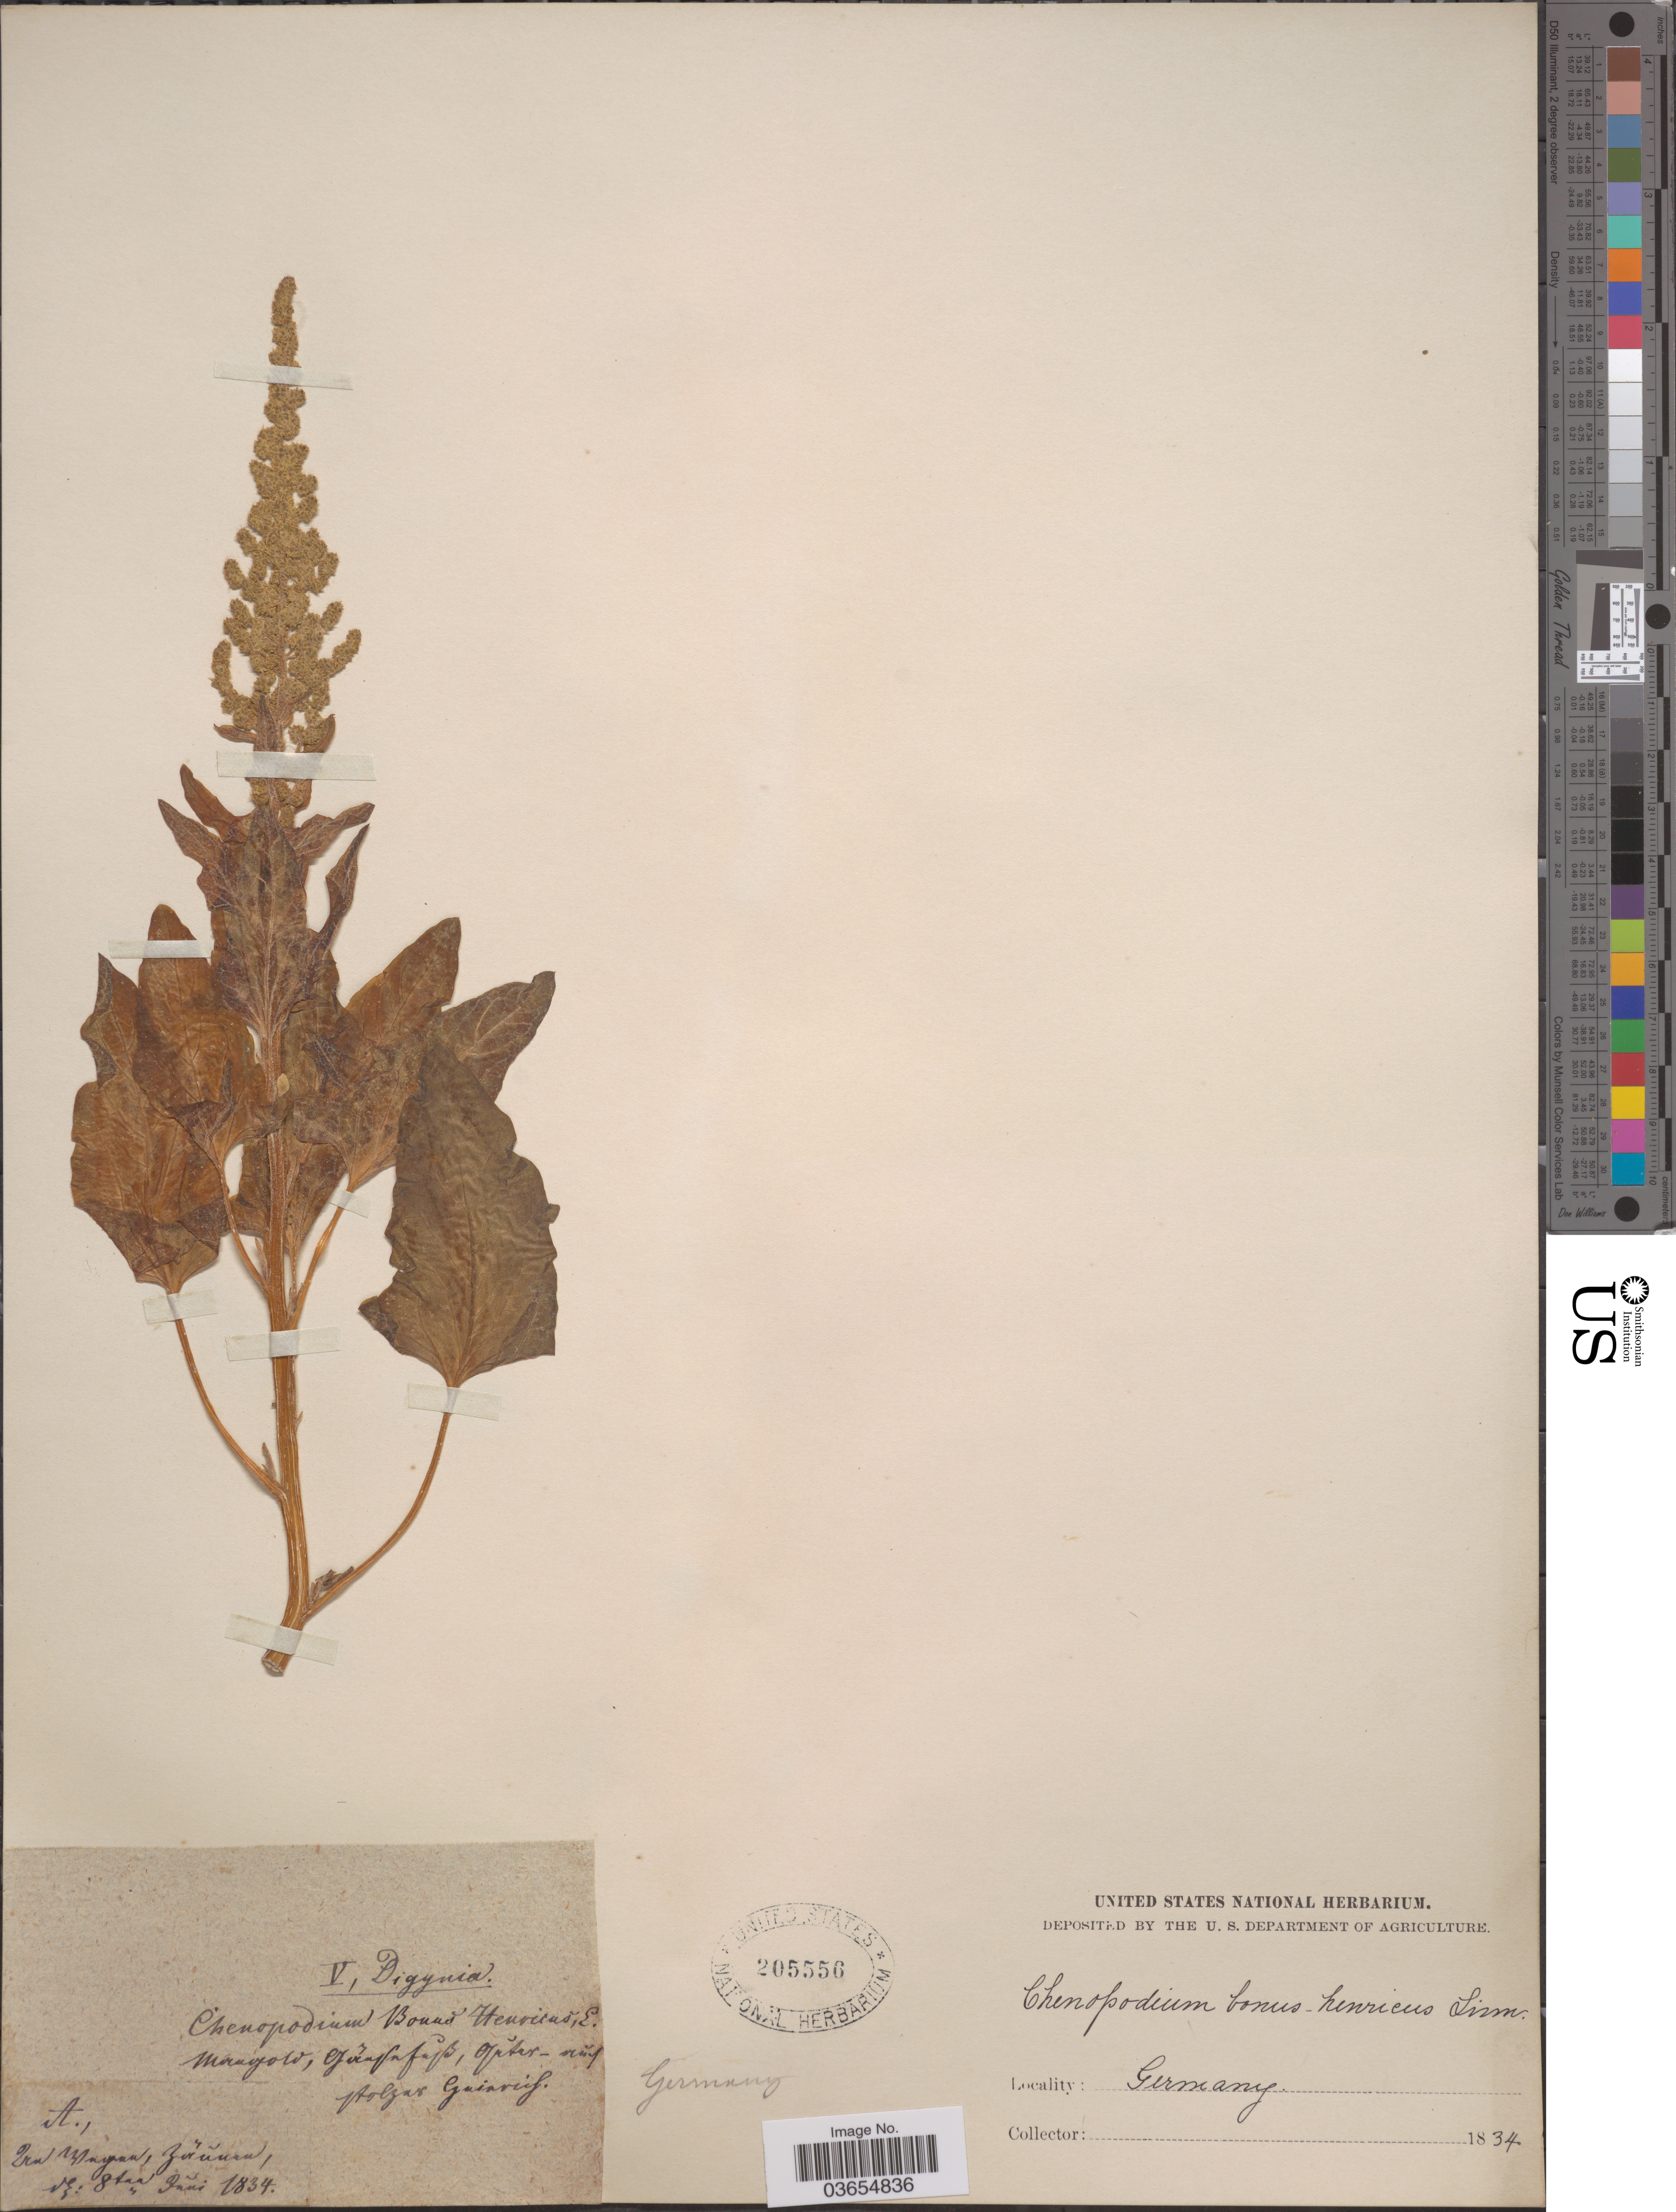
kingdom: Plantae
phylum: Tracheophyta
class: Magnoliopsida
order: Caryophyllales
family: Amaranthaceae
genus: Chenopodium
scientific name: Chenopodium bonus-henricus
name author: L.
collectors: ex herb. United States National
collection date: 1834-06-08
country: Germany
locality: Moragold, Gränfafb, qüter - ruif Holzur Guirnief. [interpreted] [unsure placement] Pra Mayan, Zörüuan. [interpreted] [unsure placement]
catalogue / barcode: US 205556